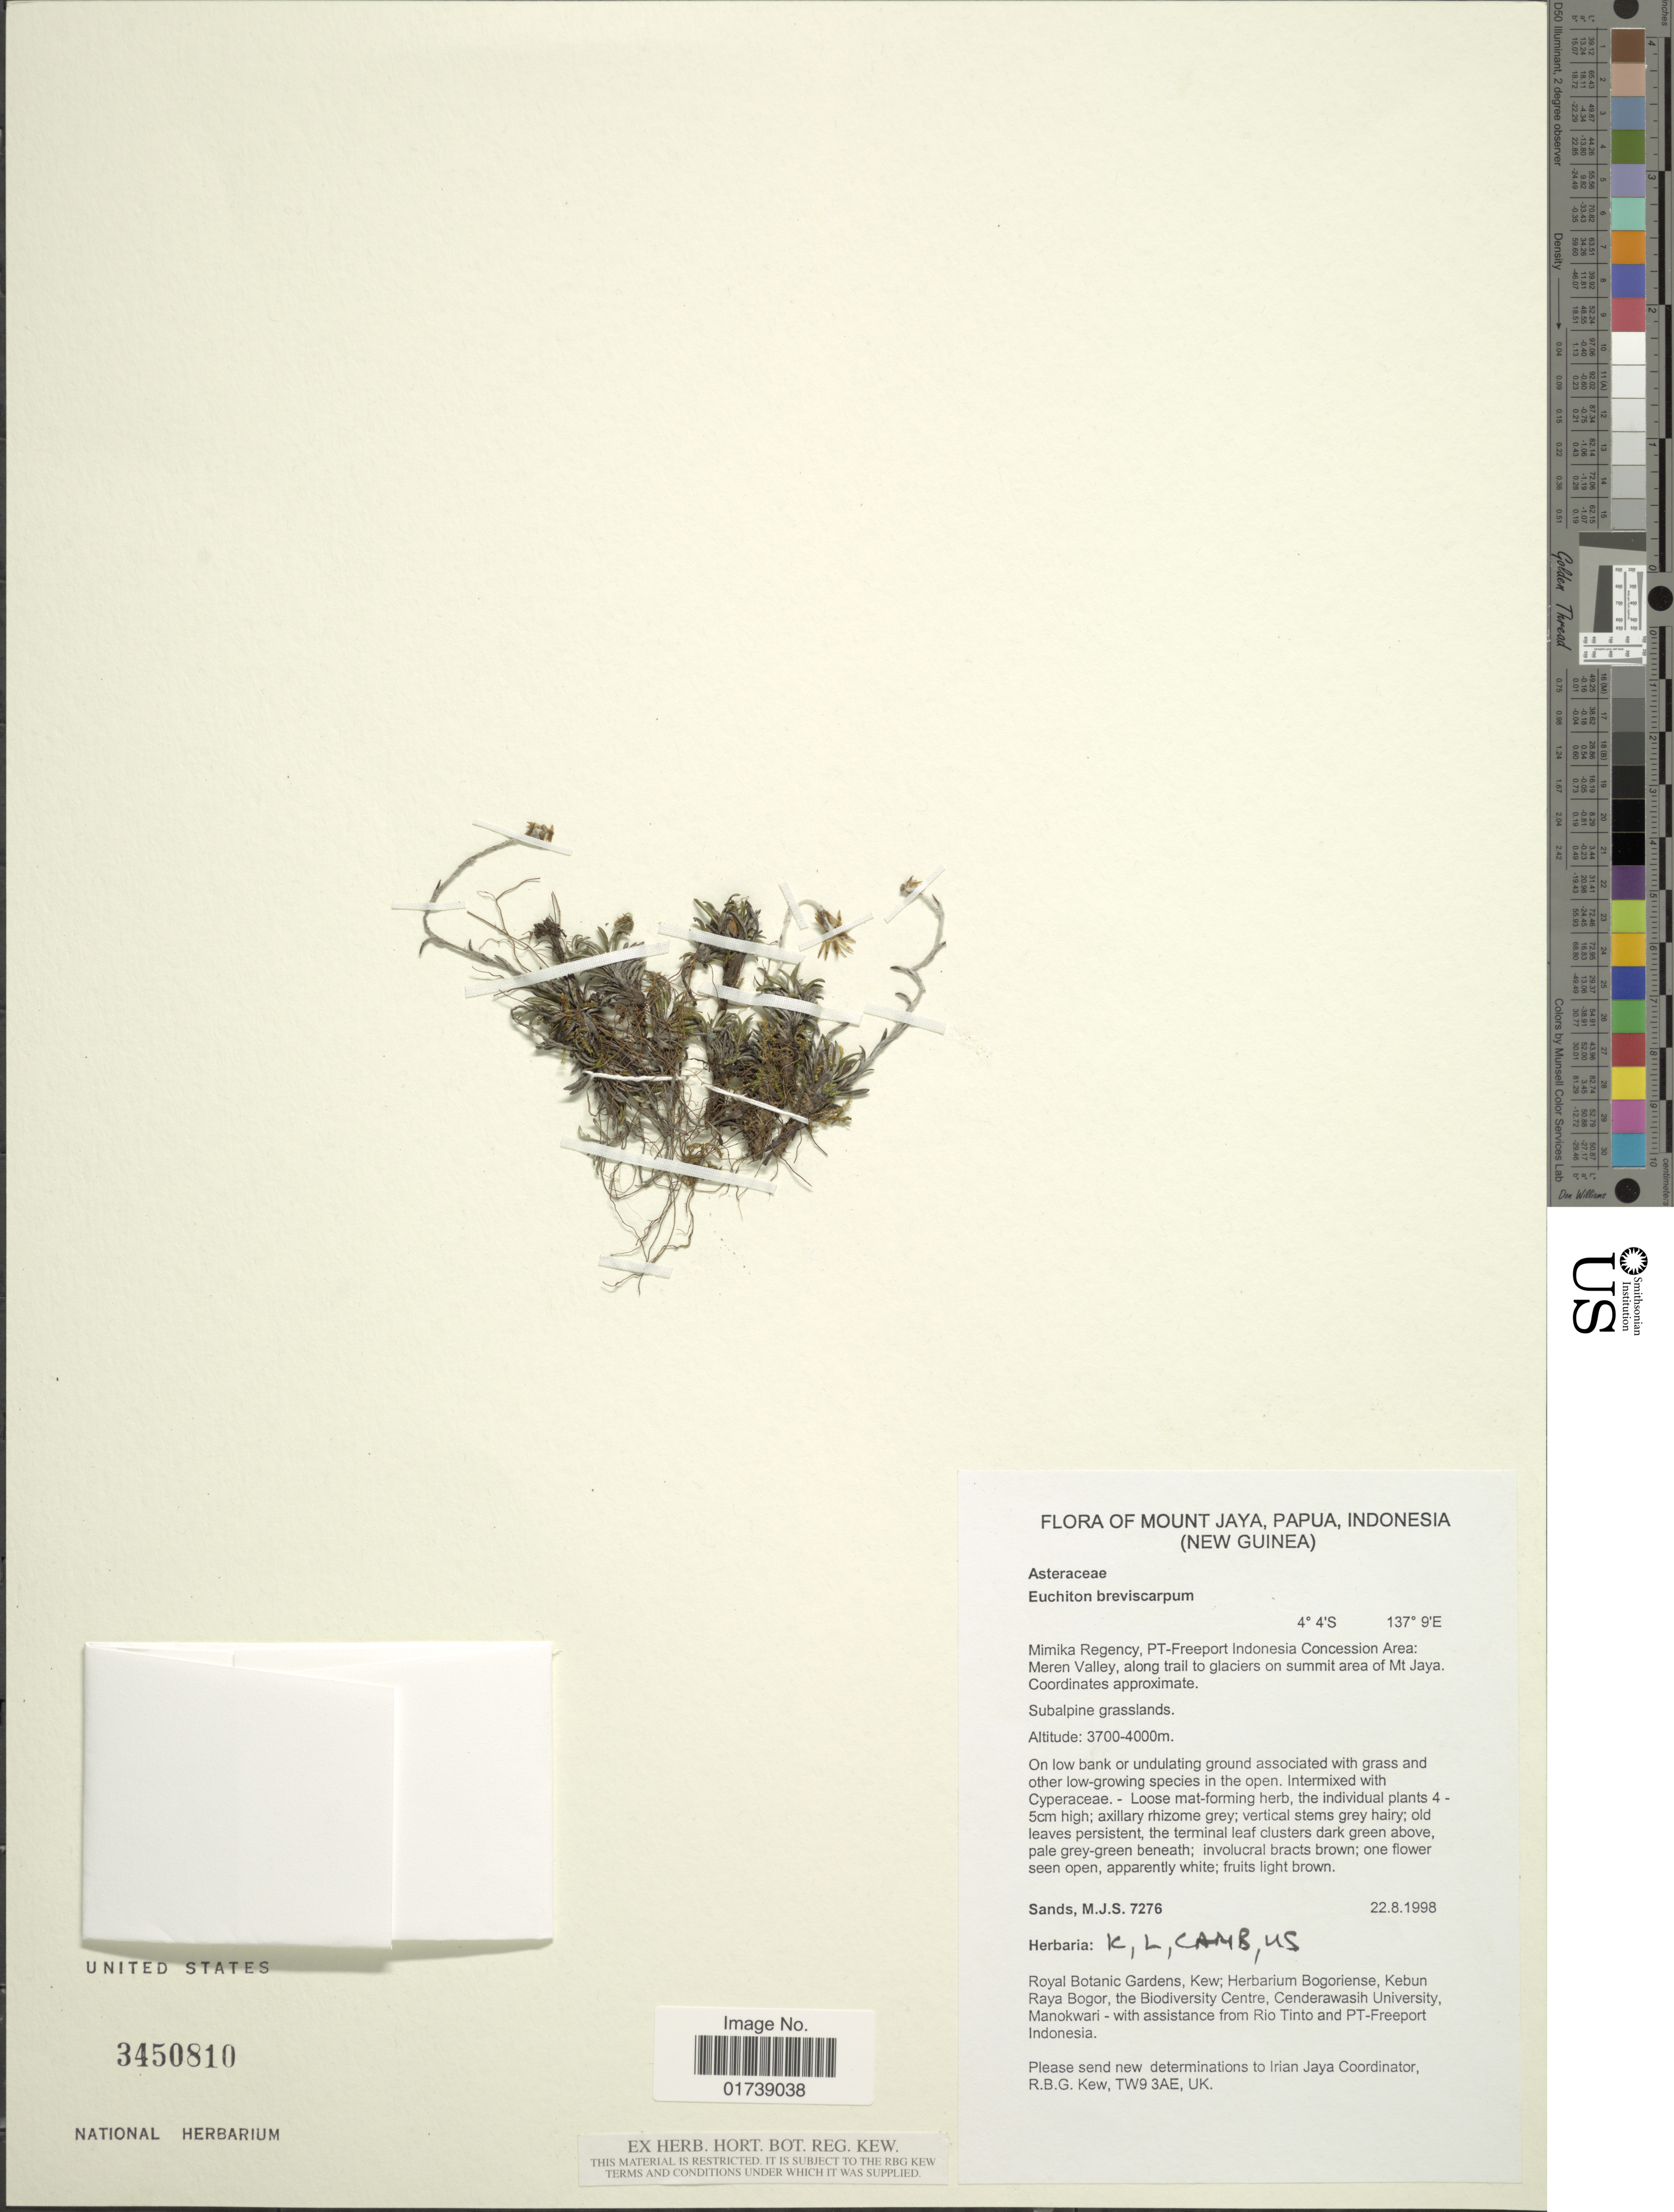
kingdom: Plantae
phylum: Tracheophyta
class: Magnoliopsida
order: Asterales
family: Asteraceae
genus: Euchiton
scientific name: Euchiton breviscapus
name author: (Mattf.) Anderb.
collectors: M. Sands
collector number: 7276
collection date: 1998-08-22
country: Papua New Guinea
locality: Mimika Regency, PT-freeport Indonesia Concession Area: Meren Valley, along trail to glaciers on summit area of Mt Jaya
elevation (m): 3700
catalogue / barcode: US 3450810